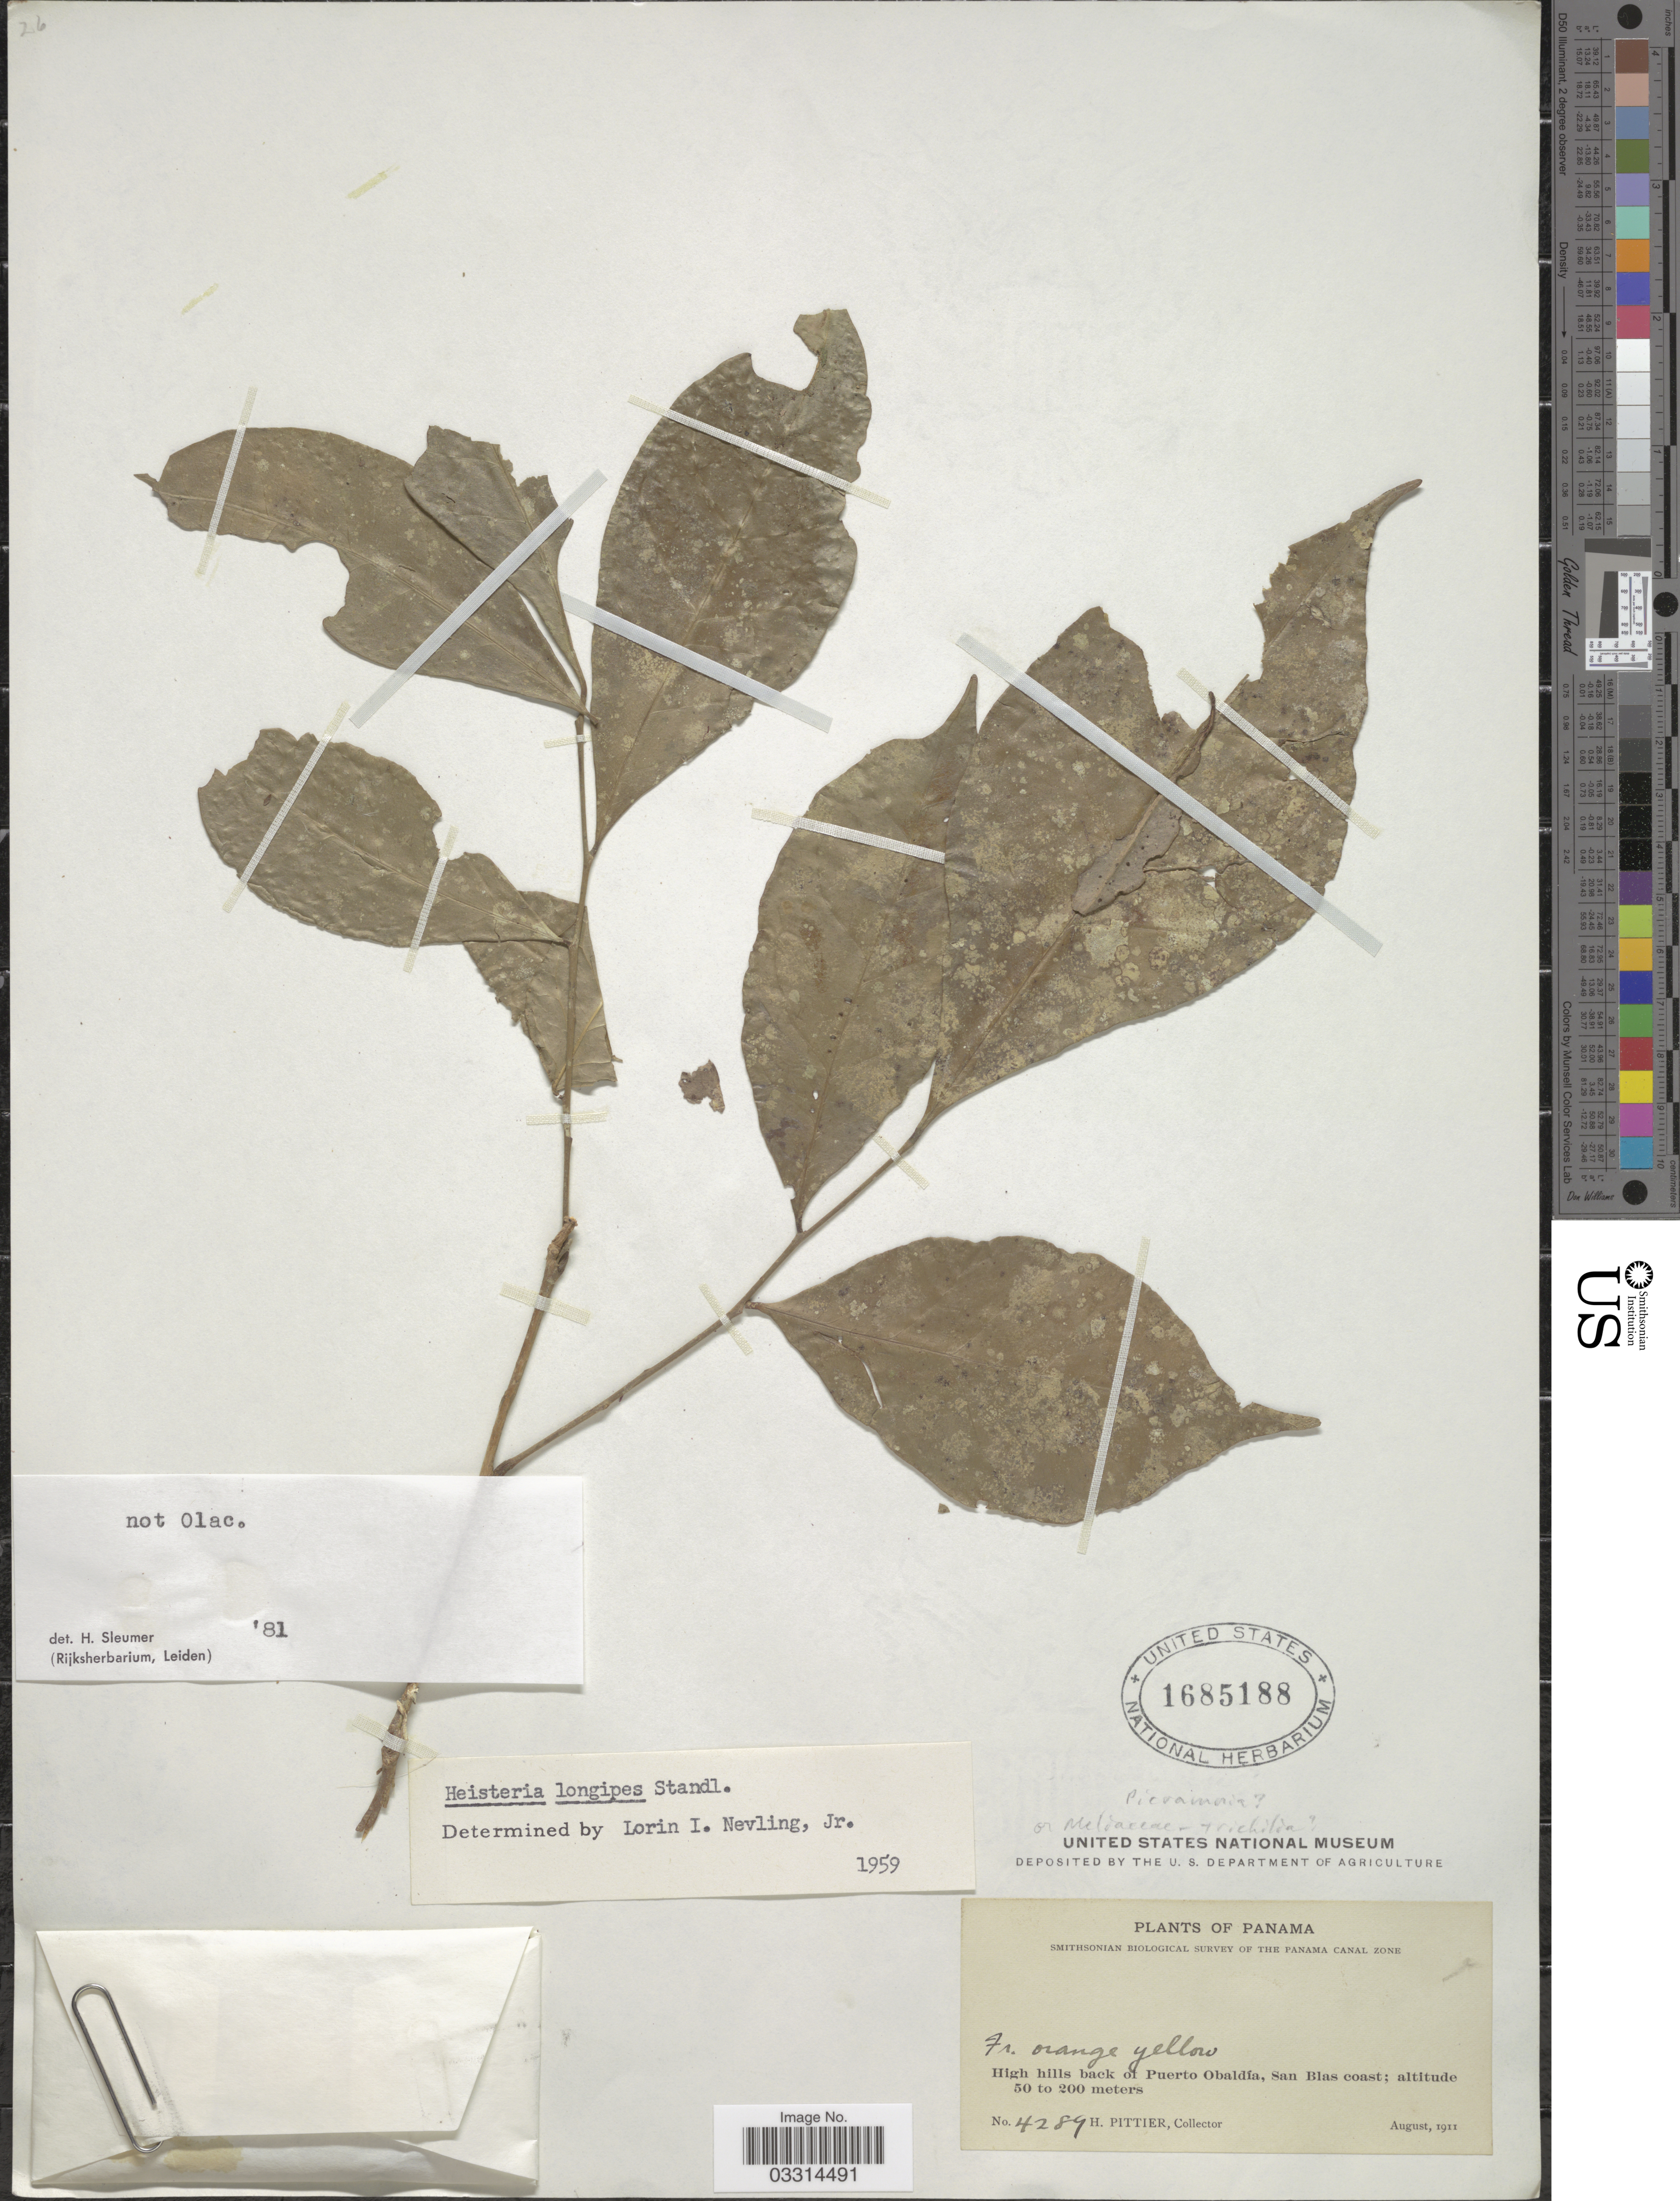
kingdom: Plantae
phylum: Tracheophyta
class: Magnoliopsida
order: Picramniales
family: Picramniaceae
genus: Picramnia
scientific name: Picramnia sp.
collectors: H. F. Pittier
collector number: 4289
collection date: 1911-08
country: Panama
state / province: Kuna Yala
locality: High hills back of Puerto Obaldía, San Blas coast.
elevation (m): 50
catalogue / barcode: US 1685188